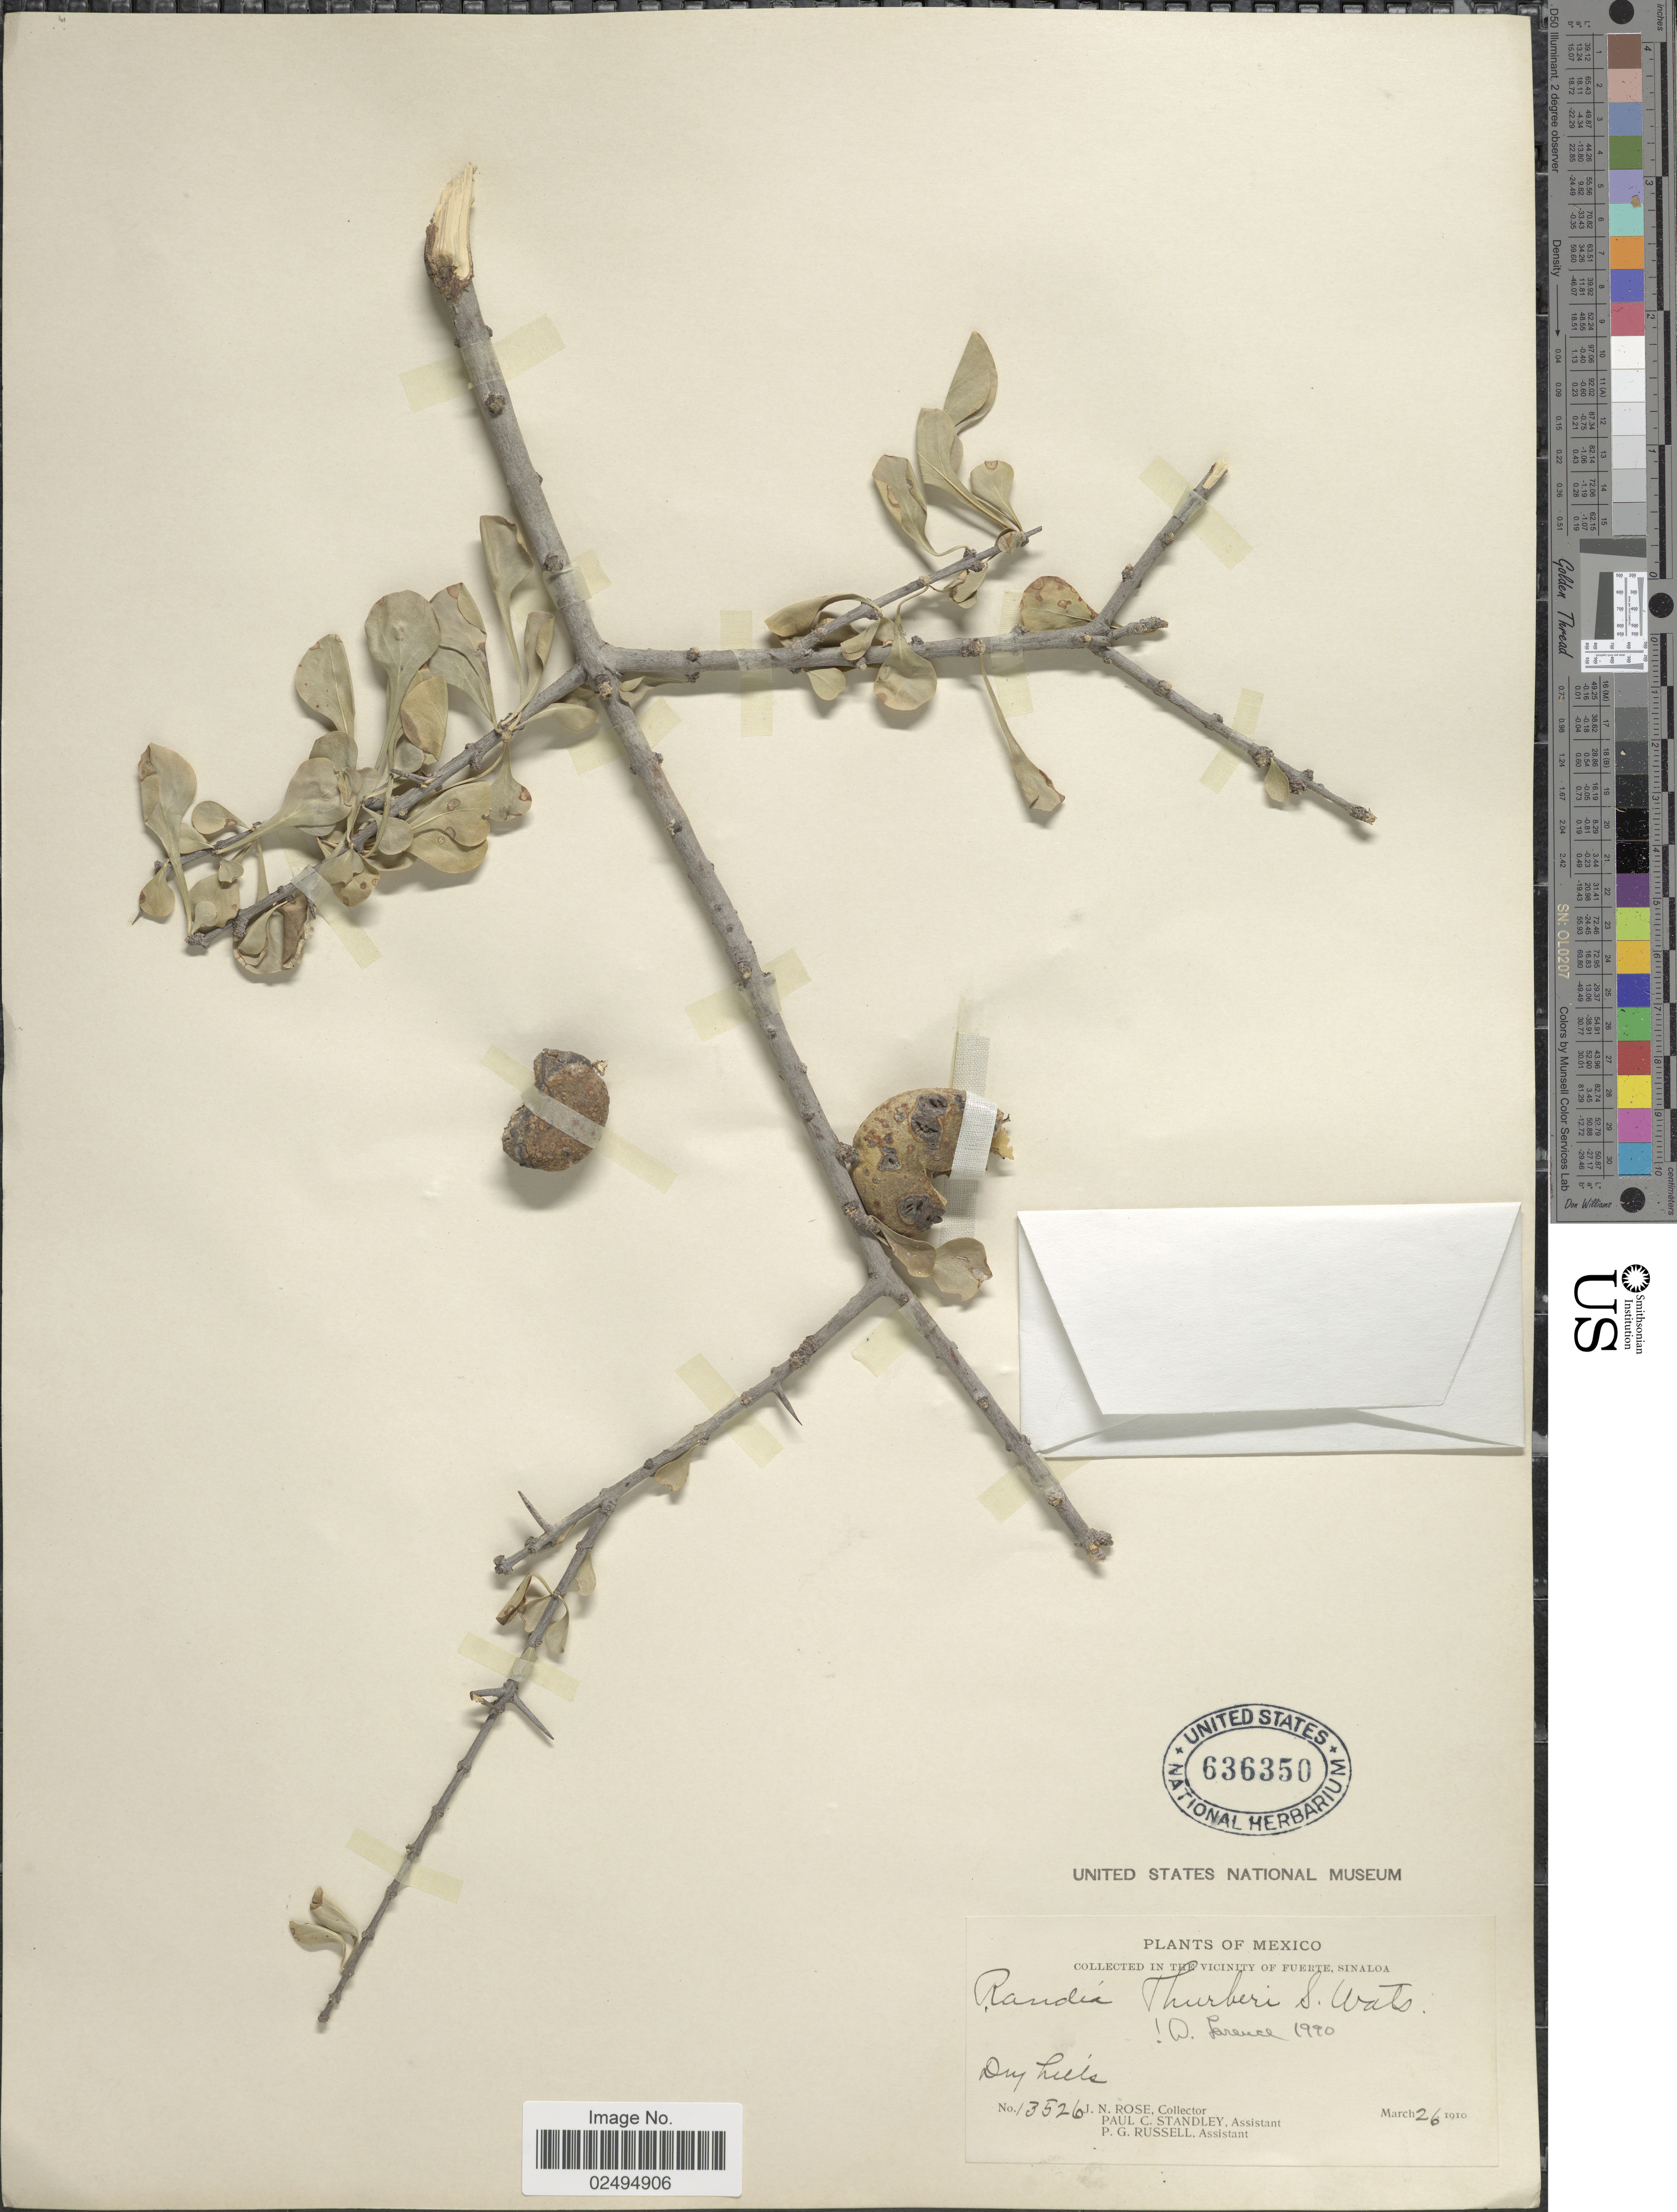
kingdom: Plantae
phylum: Tracheophyta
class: Magnoliopsida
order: Gentianales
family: Rubiaceae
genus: Randia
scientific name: Randia thurberi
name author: S. Watson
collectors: J. N. Rose, P. C. Standley & P. G. Russell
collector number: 13526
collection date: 1910-03-26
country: Mexico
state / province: Sinaloa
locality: Vicinity of Fuerte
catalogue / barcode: US 636350